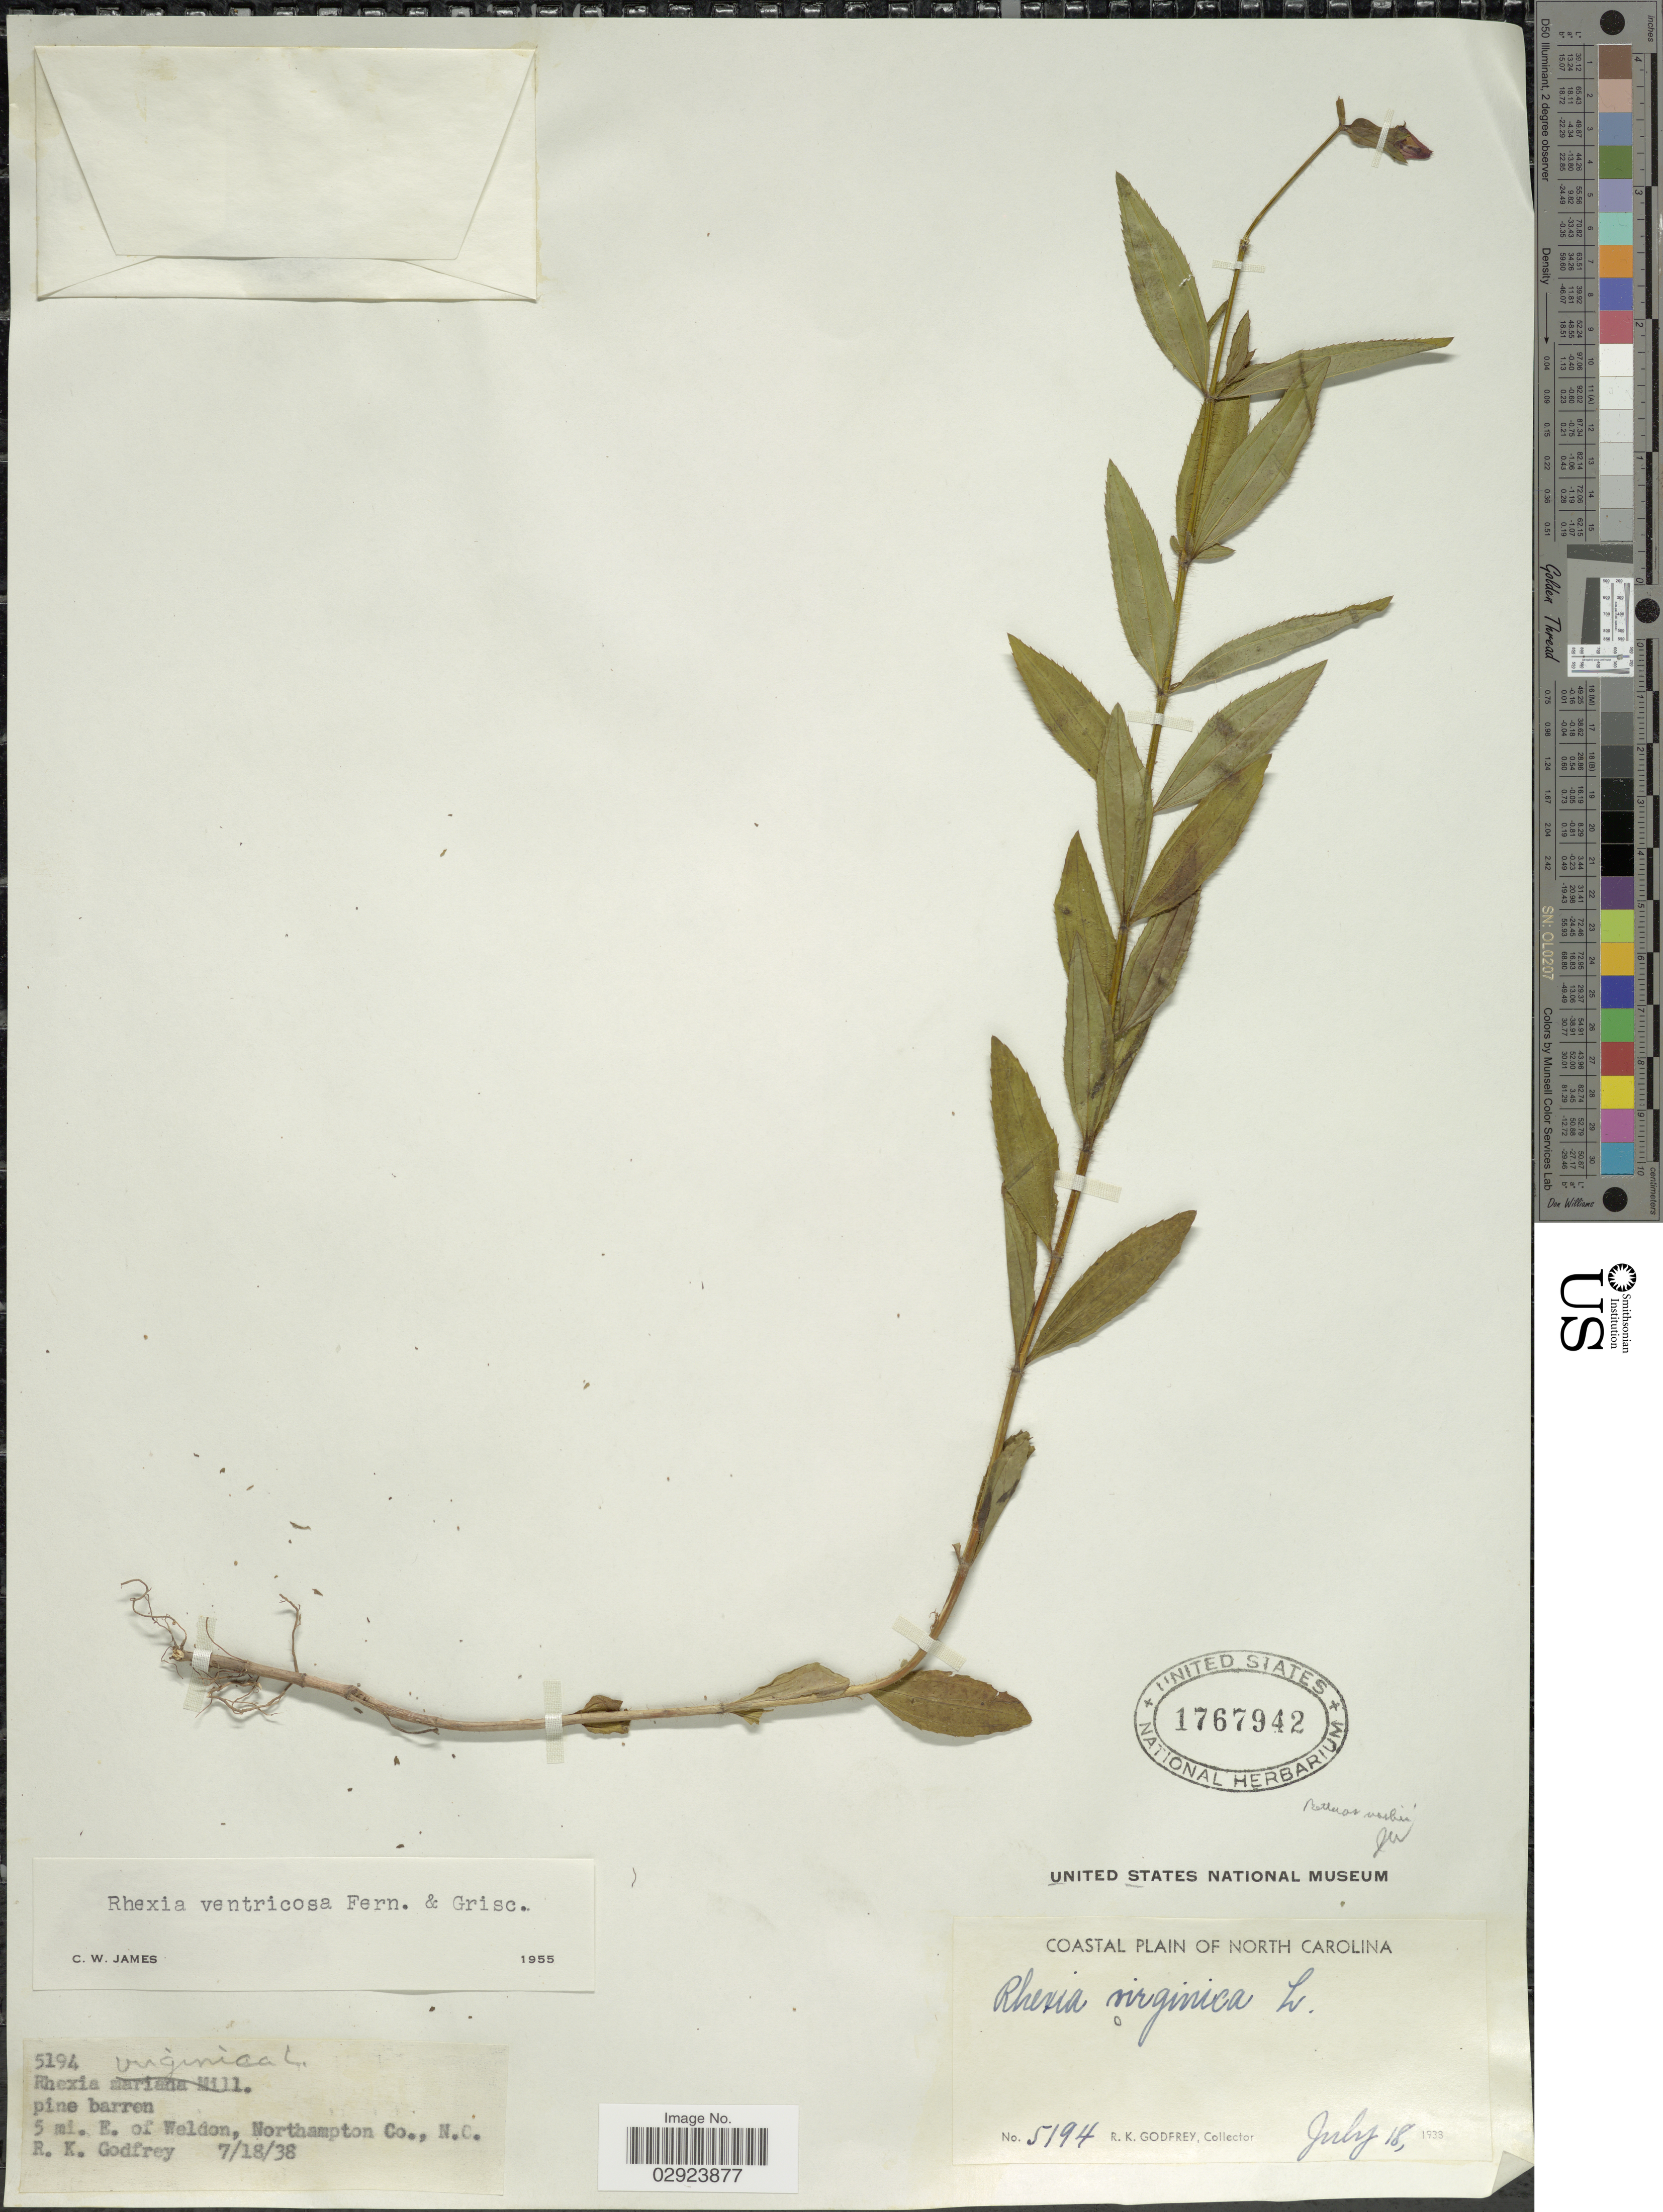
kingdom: Plantae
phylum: Tracheophyta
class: Magnoliopsida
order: Myrtales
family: Melastomataceae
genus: Rhexia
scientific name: Rhexia ventricosa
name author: Fernald & Griscom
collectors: R. K. Godfrey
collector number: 5194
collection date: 1938-07-18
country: United States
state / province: North Carolina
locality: Coastal plain of North Carolina. 5 mi. E. of Weldon, Northampton Co, N.C.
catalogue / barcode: US 1767942